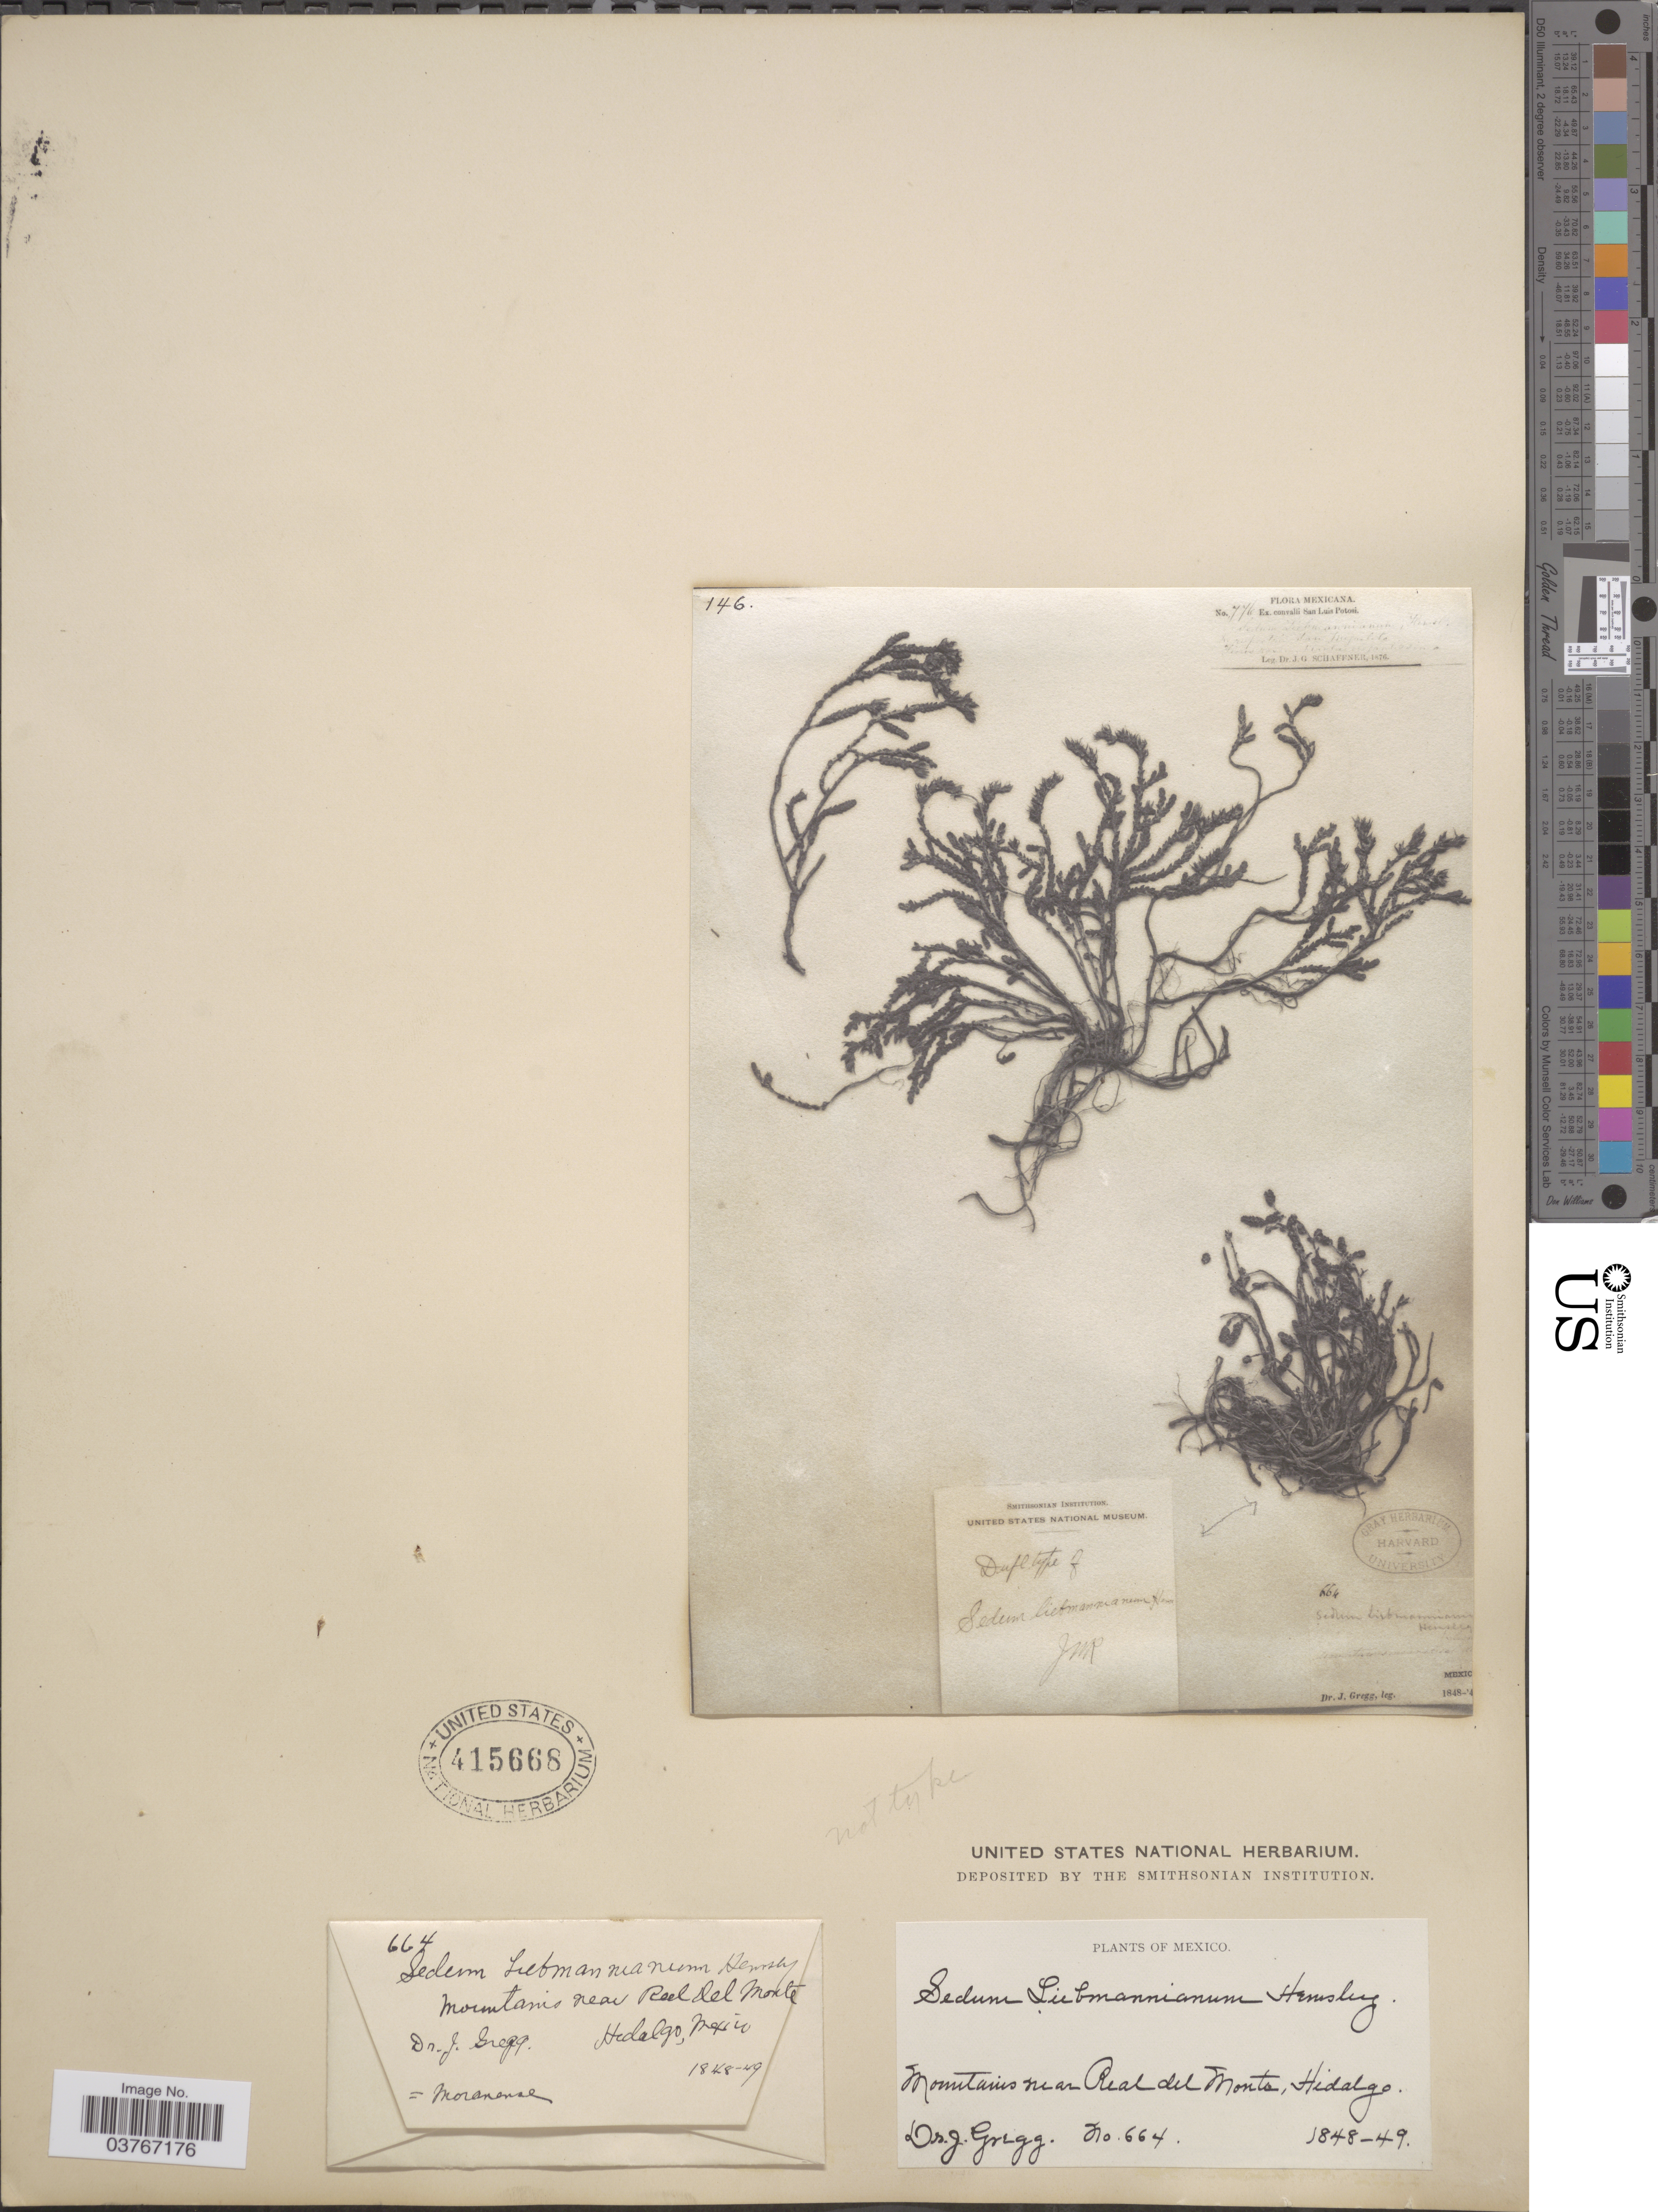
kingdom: Plantae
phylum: Tracheophyta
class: Magnoliopsida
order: Saxifragales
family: Crassulaceae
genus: Sedum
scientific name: Sedum liebmannianum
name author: Hemsl.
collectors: J. Gregg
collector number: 664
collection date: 1848/1849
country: Mexico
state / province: Hidalgo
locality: Mountains near Real del Monta.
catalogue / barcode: US 415668